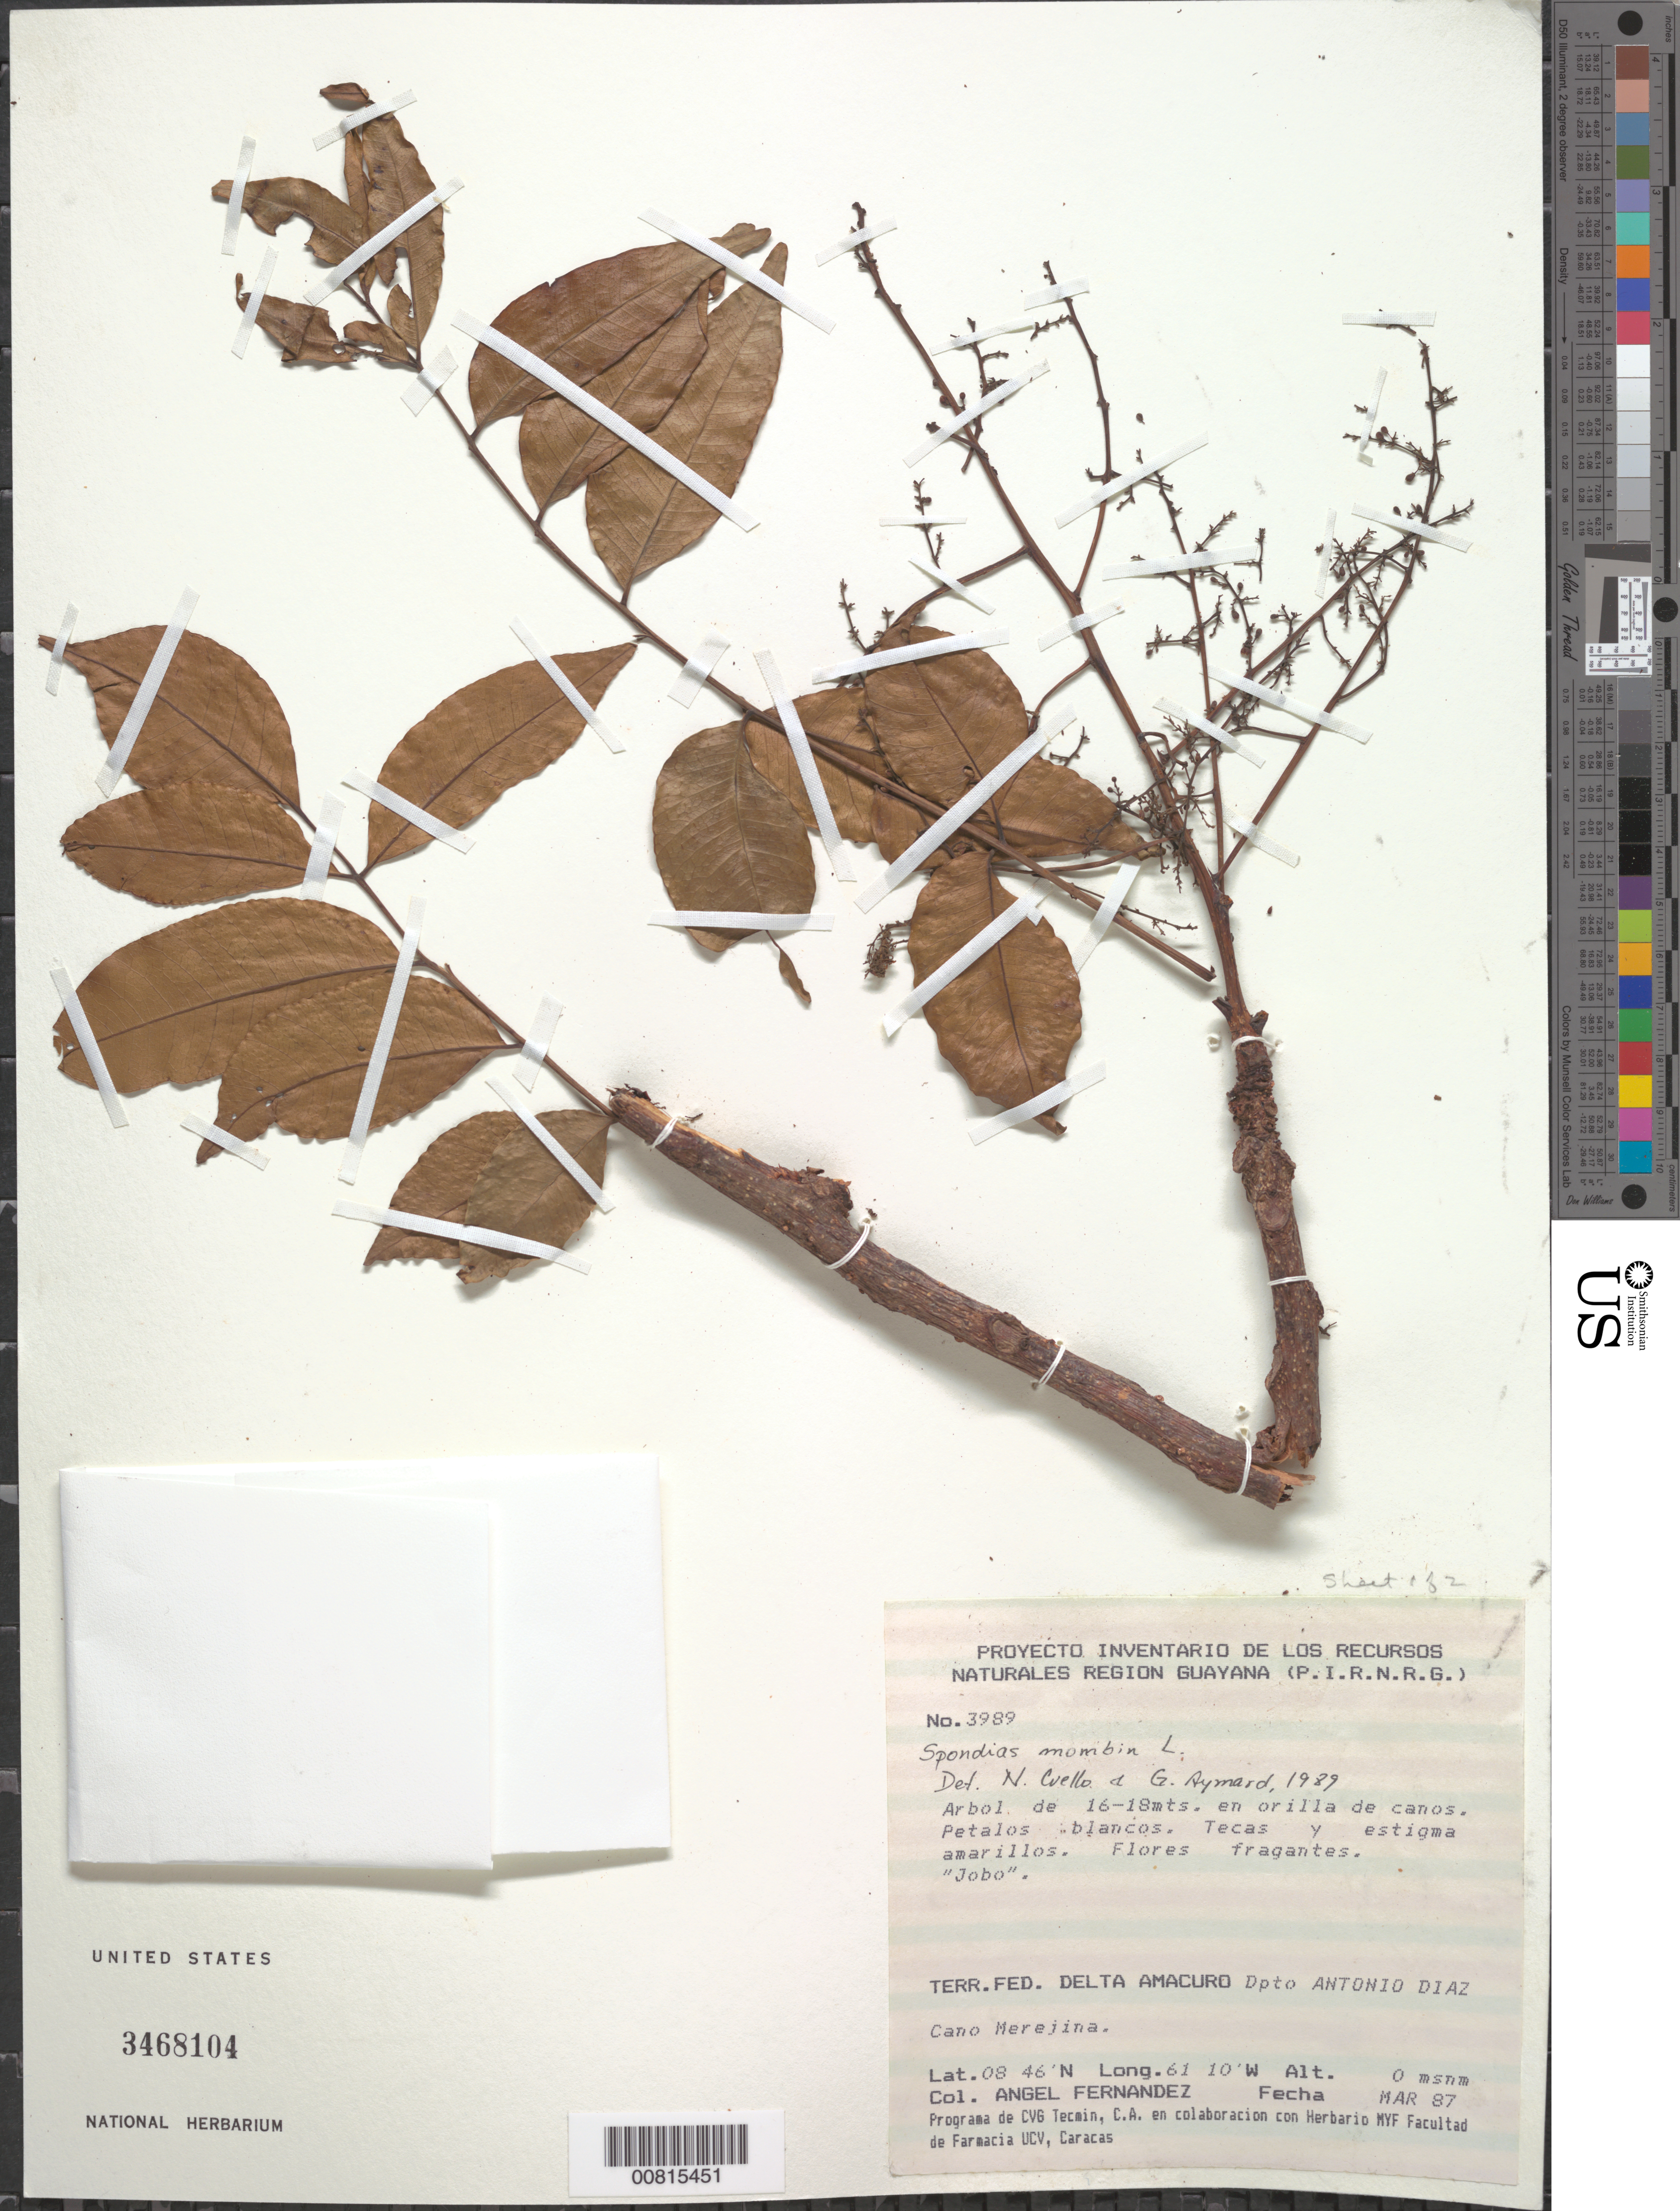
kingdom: Plantae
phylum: Tracheophyta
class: Magnoliopsida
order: Sapindales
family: Anacardiaceae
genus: Spondias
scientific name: Spondias mombin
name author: L.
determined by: Aymard C., G. A.; Cuello, Nidia L.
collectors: A. Fernández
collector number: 3989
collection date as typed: Mar-87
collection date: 1987-03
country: Venezuela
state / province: Delta Amacuro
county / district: Antonio Díaz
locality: Caño Merejina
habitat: Edge of caño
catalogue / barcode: US 3468104